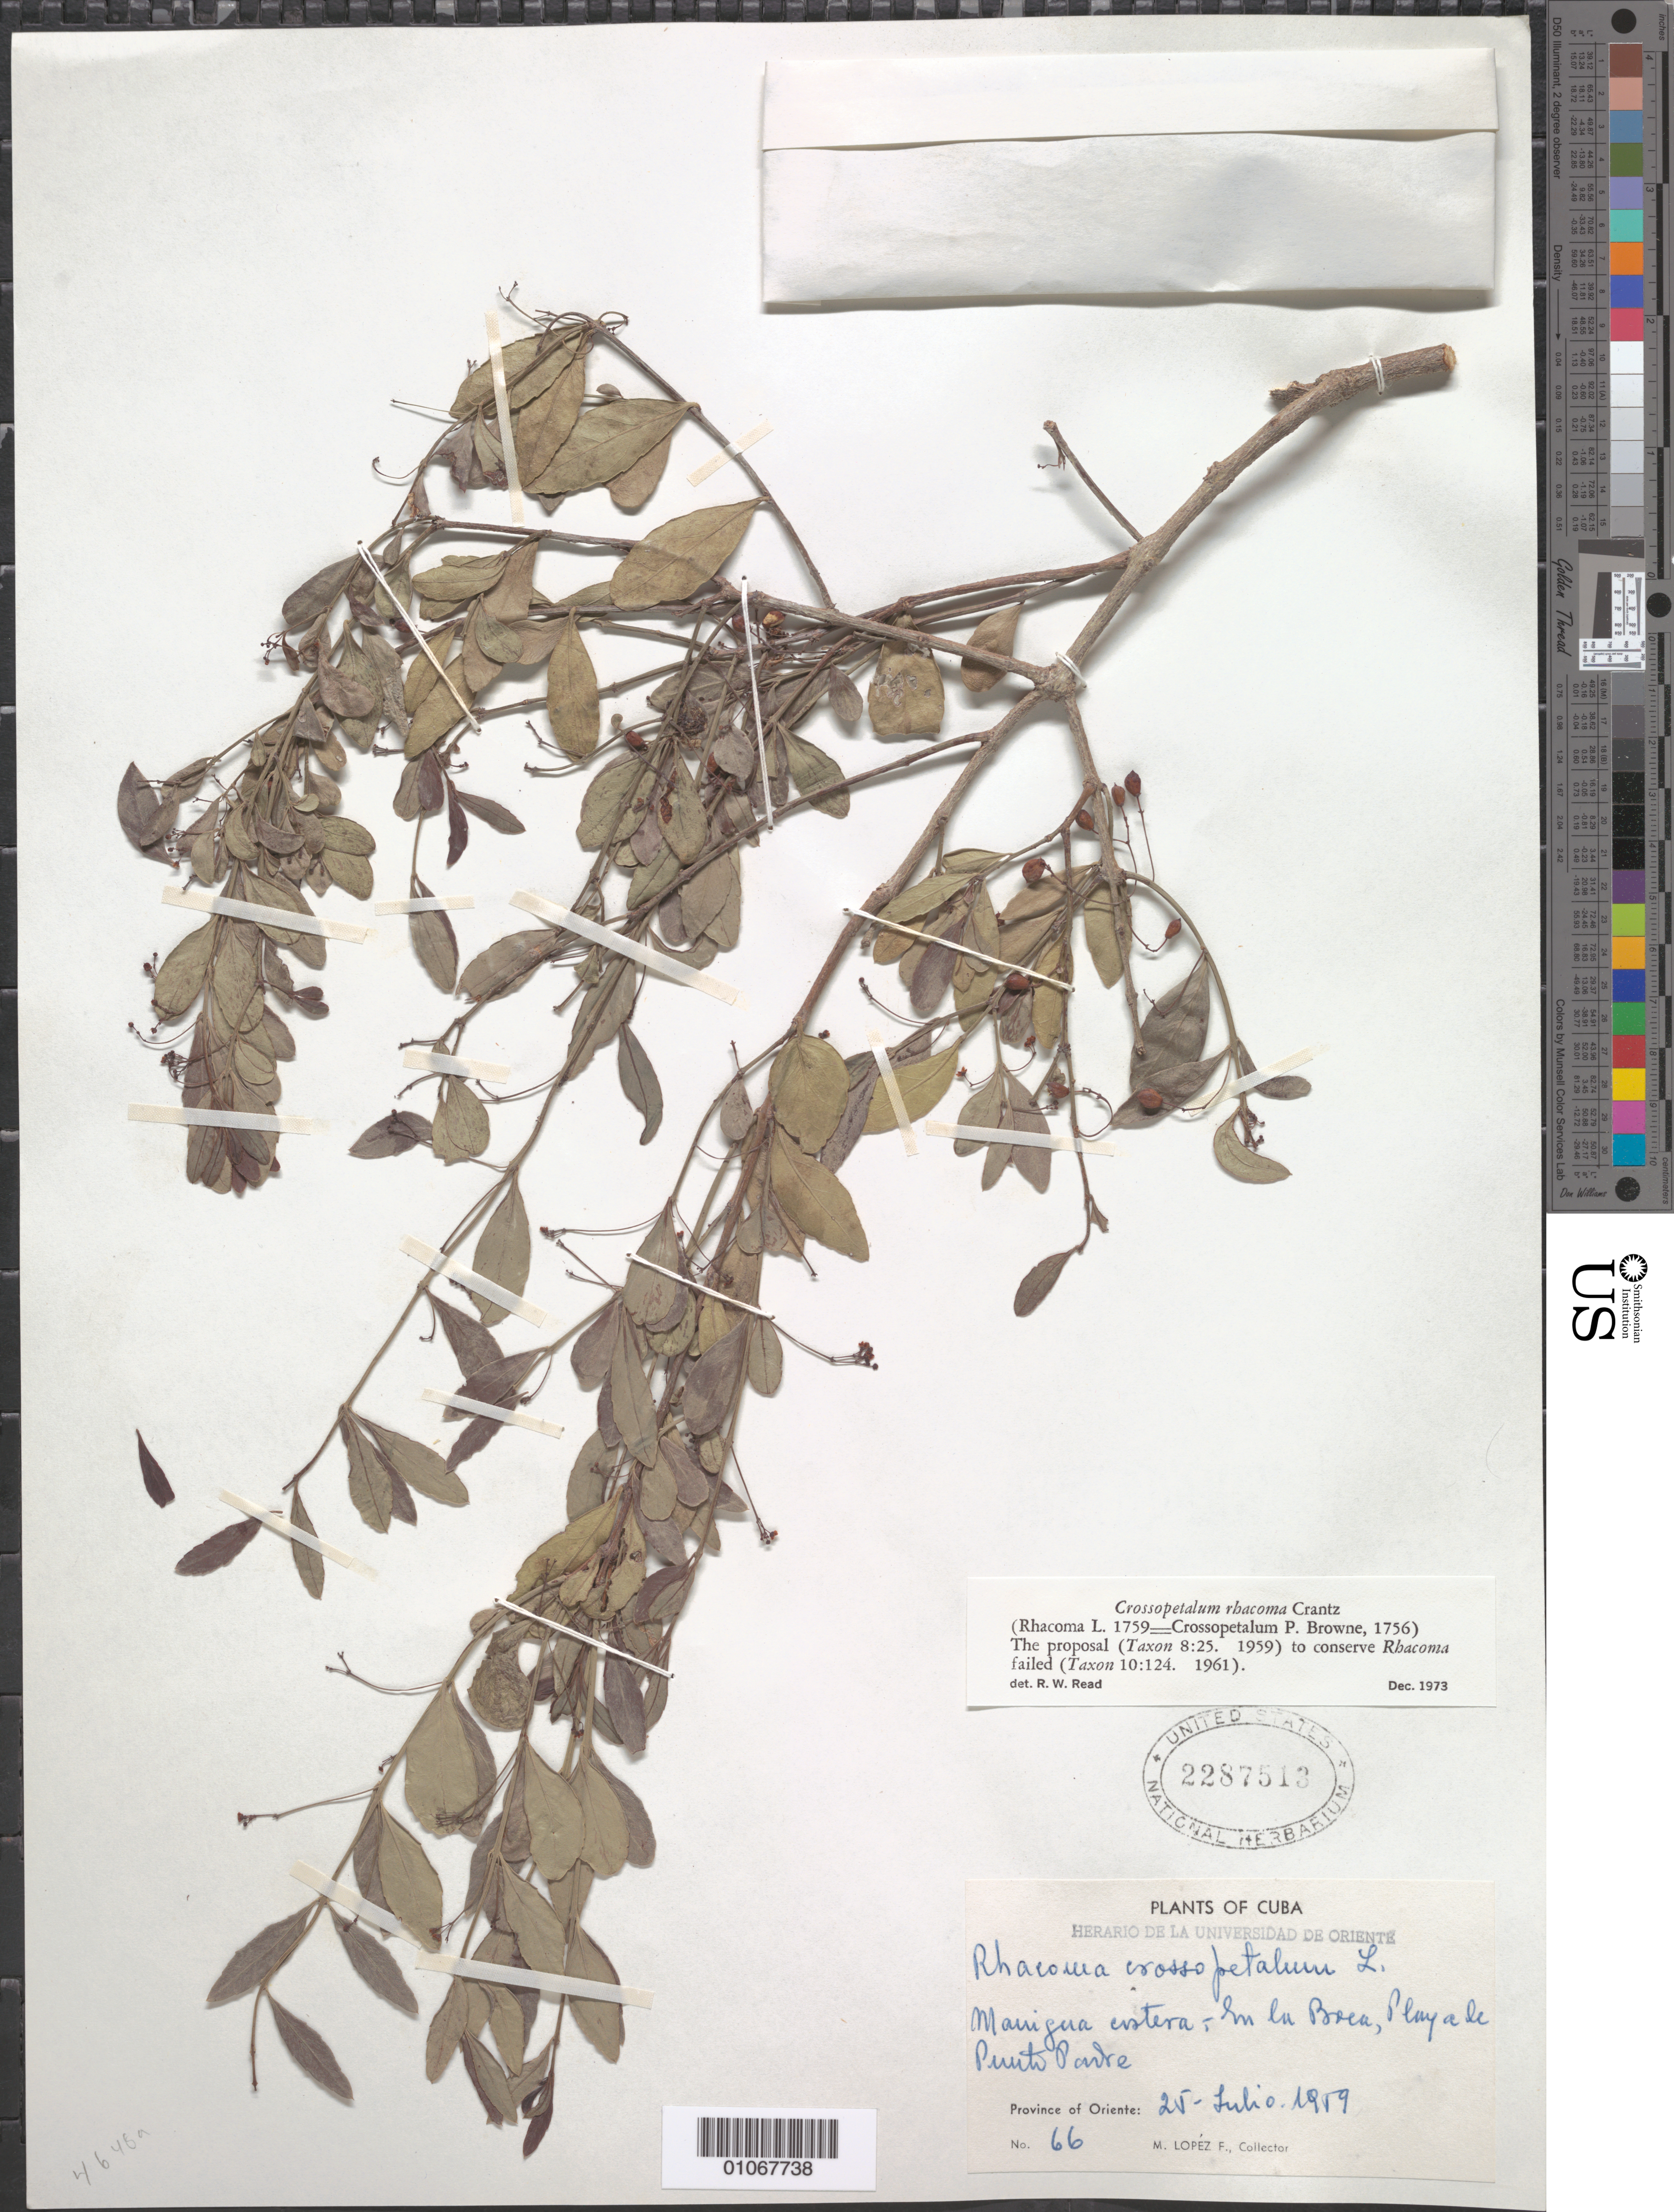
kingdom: Plantae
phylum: Tracheophyta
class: Magnoliopsida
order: Celastrales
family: Celastraceae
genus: Crossopetalum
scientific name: Crossopetalum rhacoma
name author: Crantz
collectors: M. López Figueiras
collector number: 66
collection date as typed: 25 Jul 1959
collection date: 1959-07-25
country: Cuba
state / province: Oriente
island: Cuba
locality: Manigua cistera Playa de Punto Padre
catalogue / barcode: US 2287513